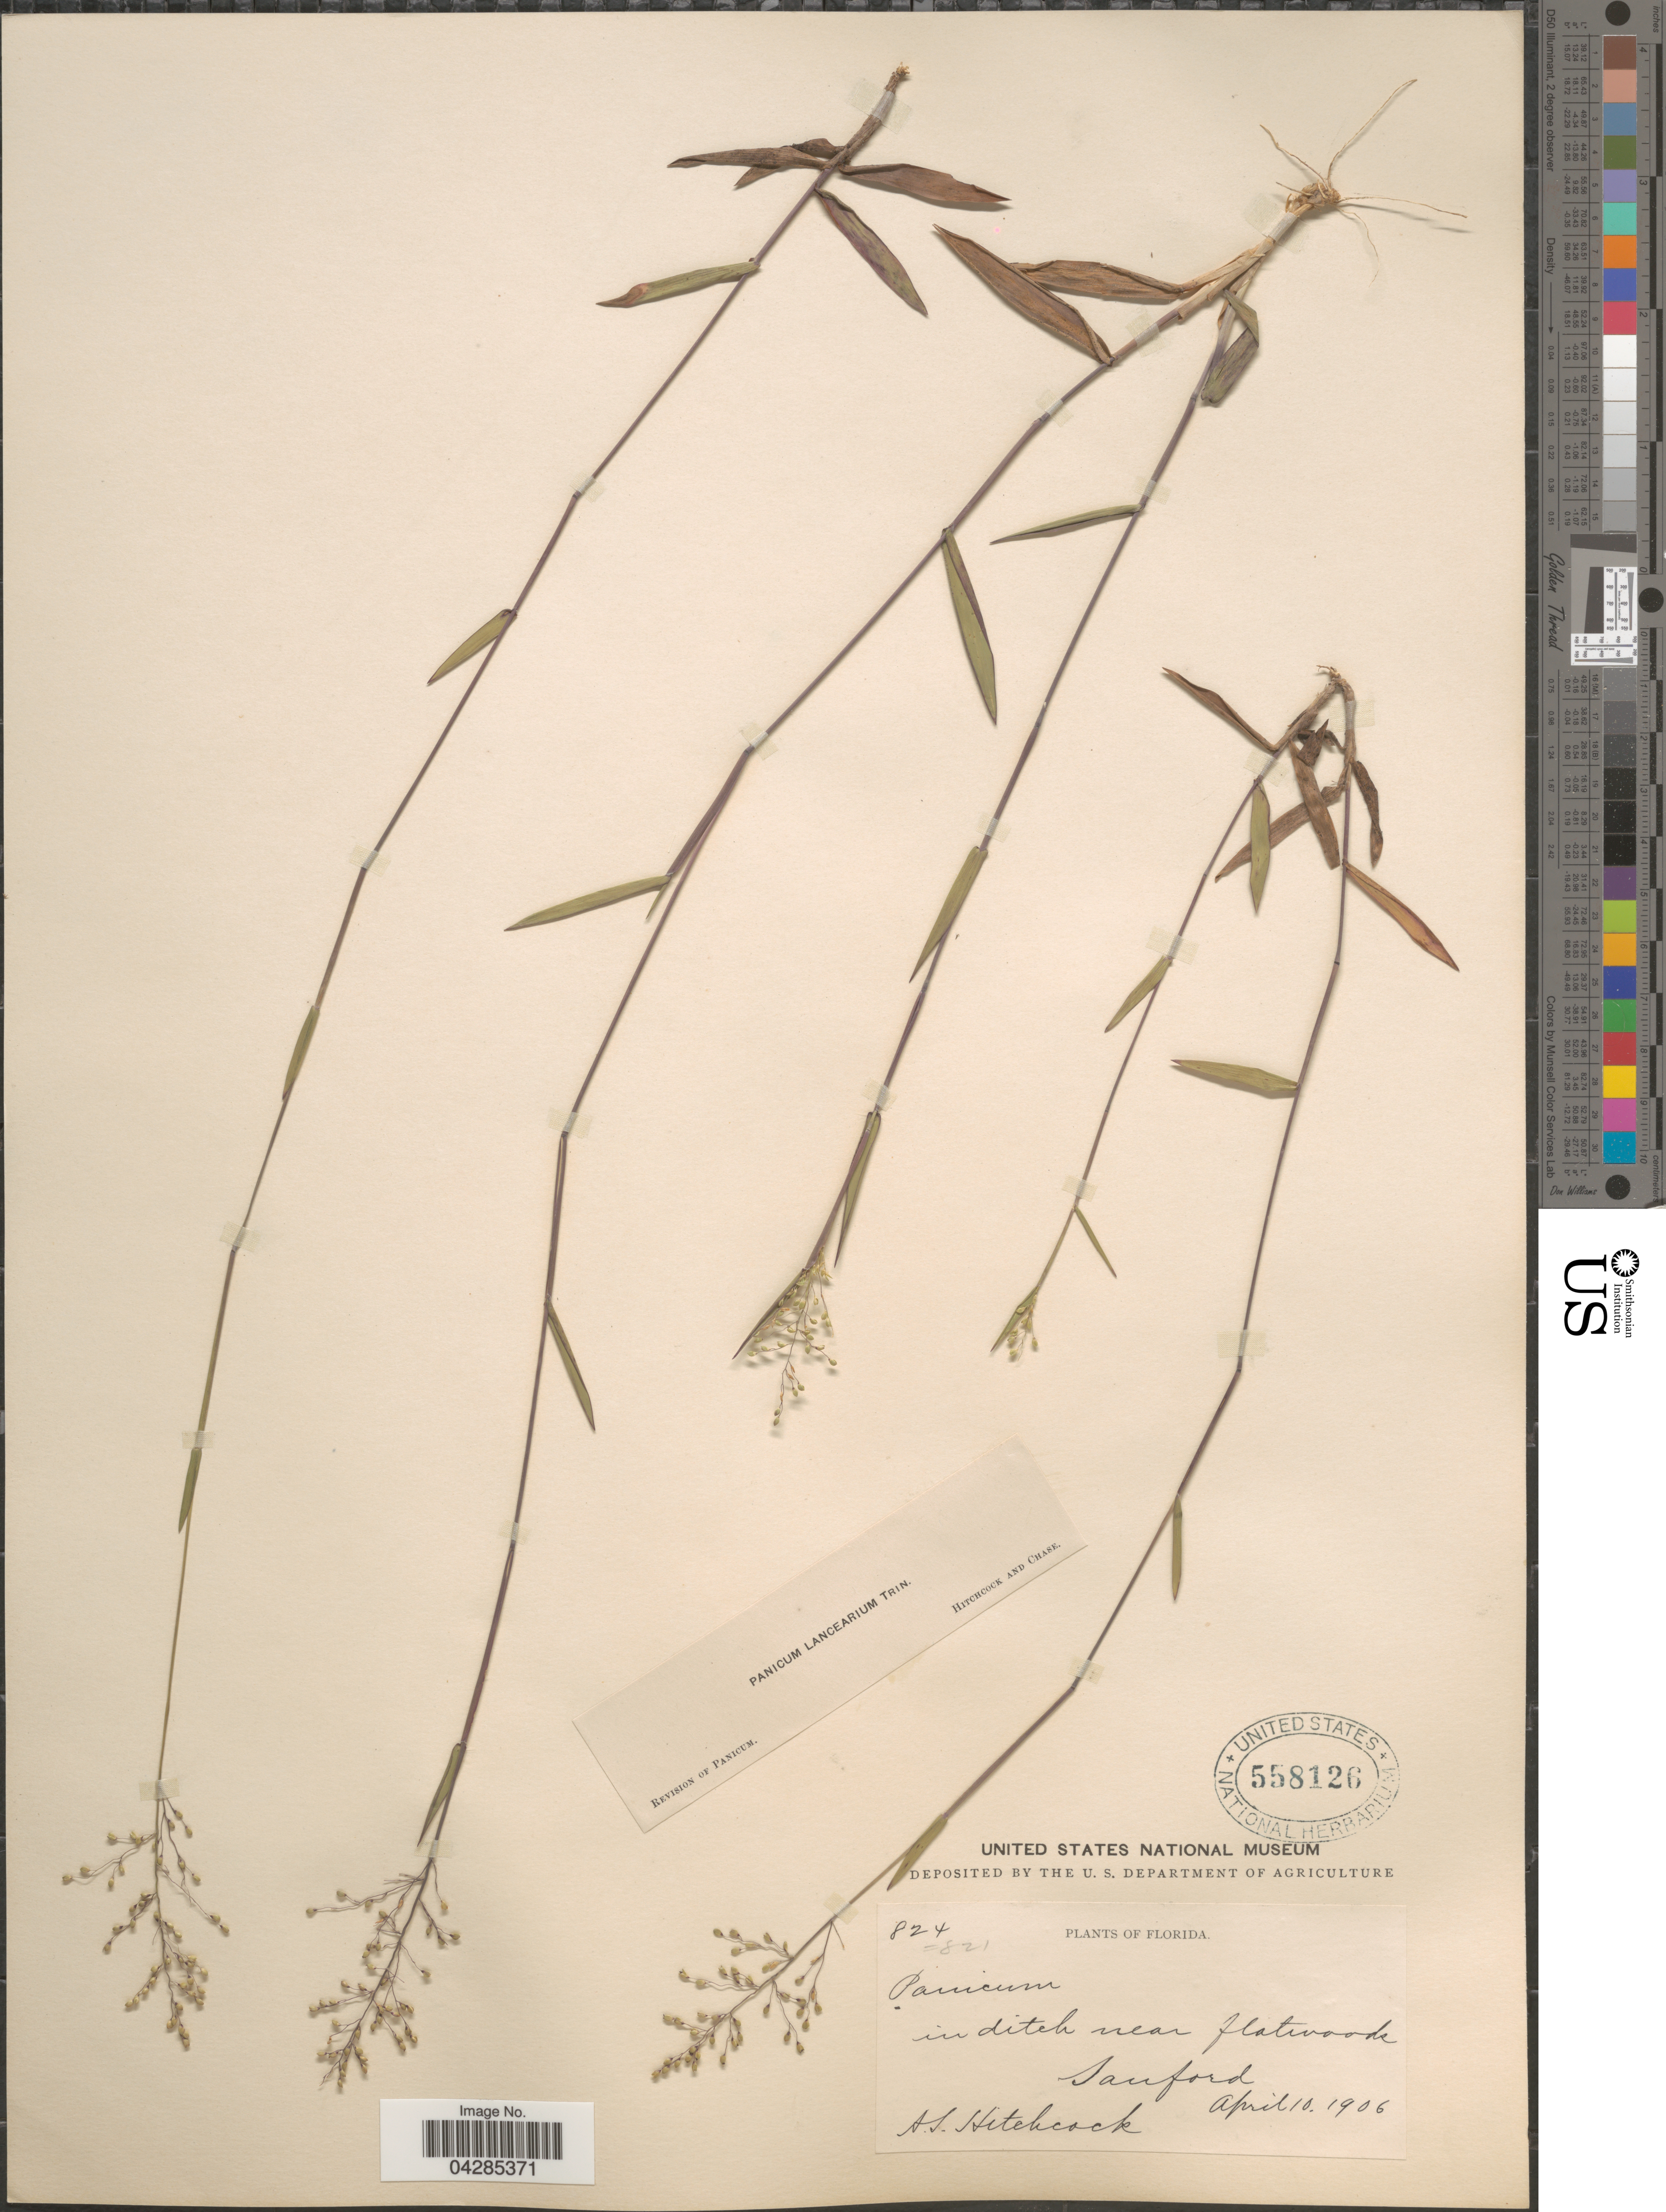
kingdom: Plantae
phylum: Tracheophyta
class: Liliopsida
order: Poales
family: Poaceae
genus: Dichanthelium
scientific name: Dichanthelium portoricense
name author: (Desv. ex Ham.) B.F. Hansen & Wunderlin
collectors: A. S. Hitchcock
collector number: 824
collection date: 1906-04-10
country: United States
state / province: Florida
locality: In ditch near flatwoods Sanford.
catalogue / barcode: US 558126